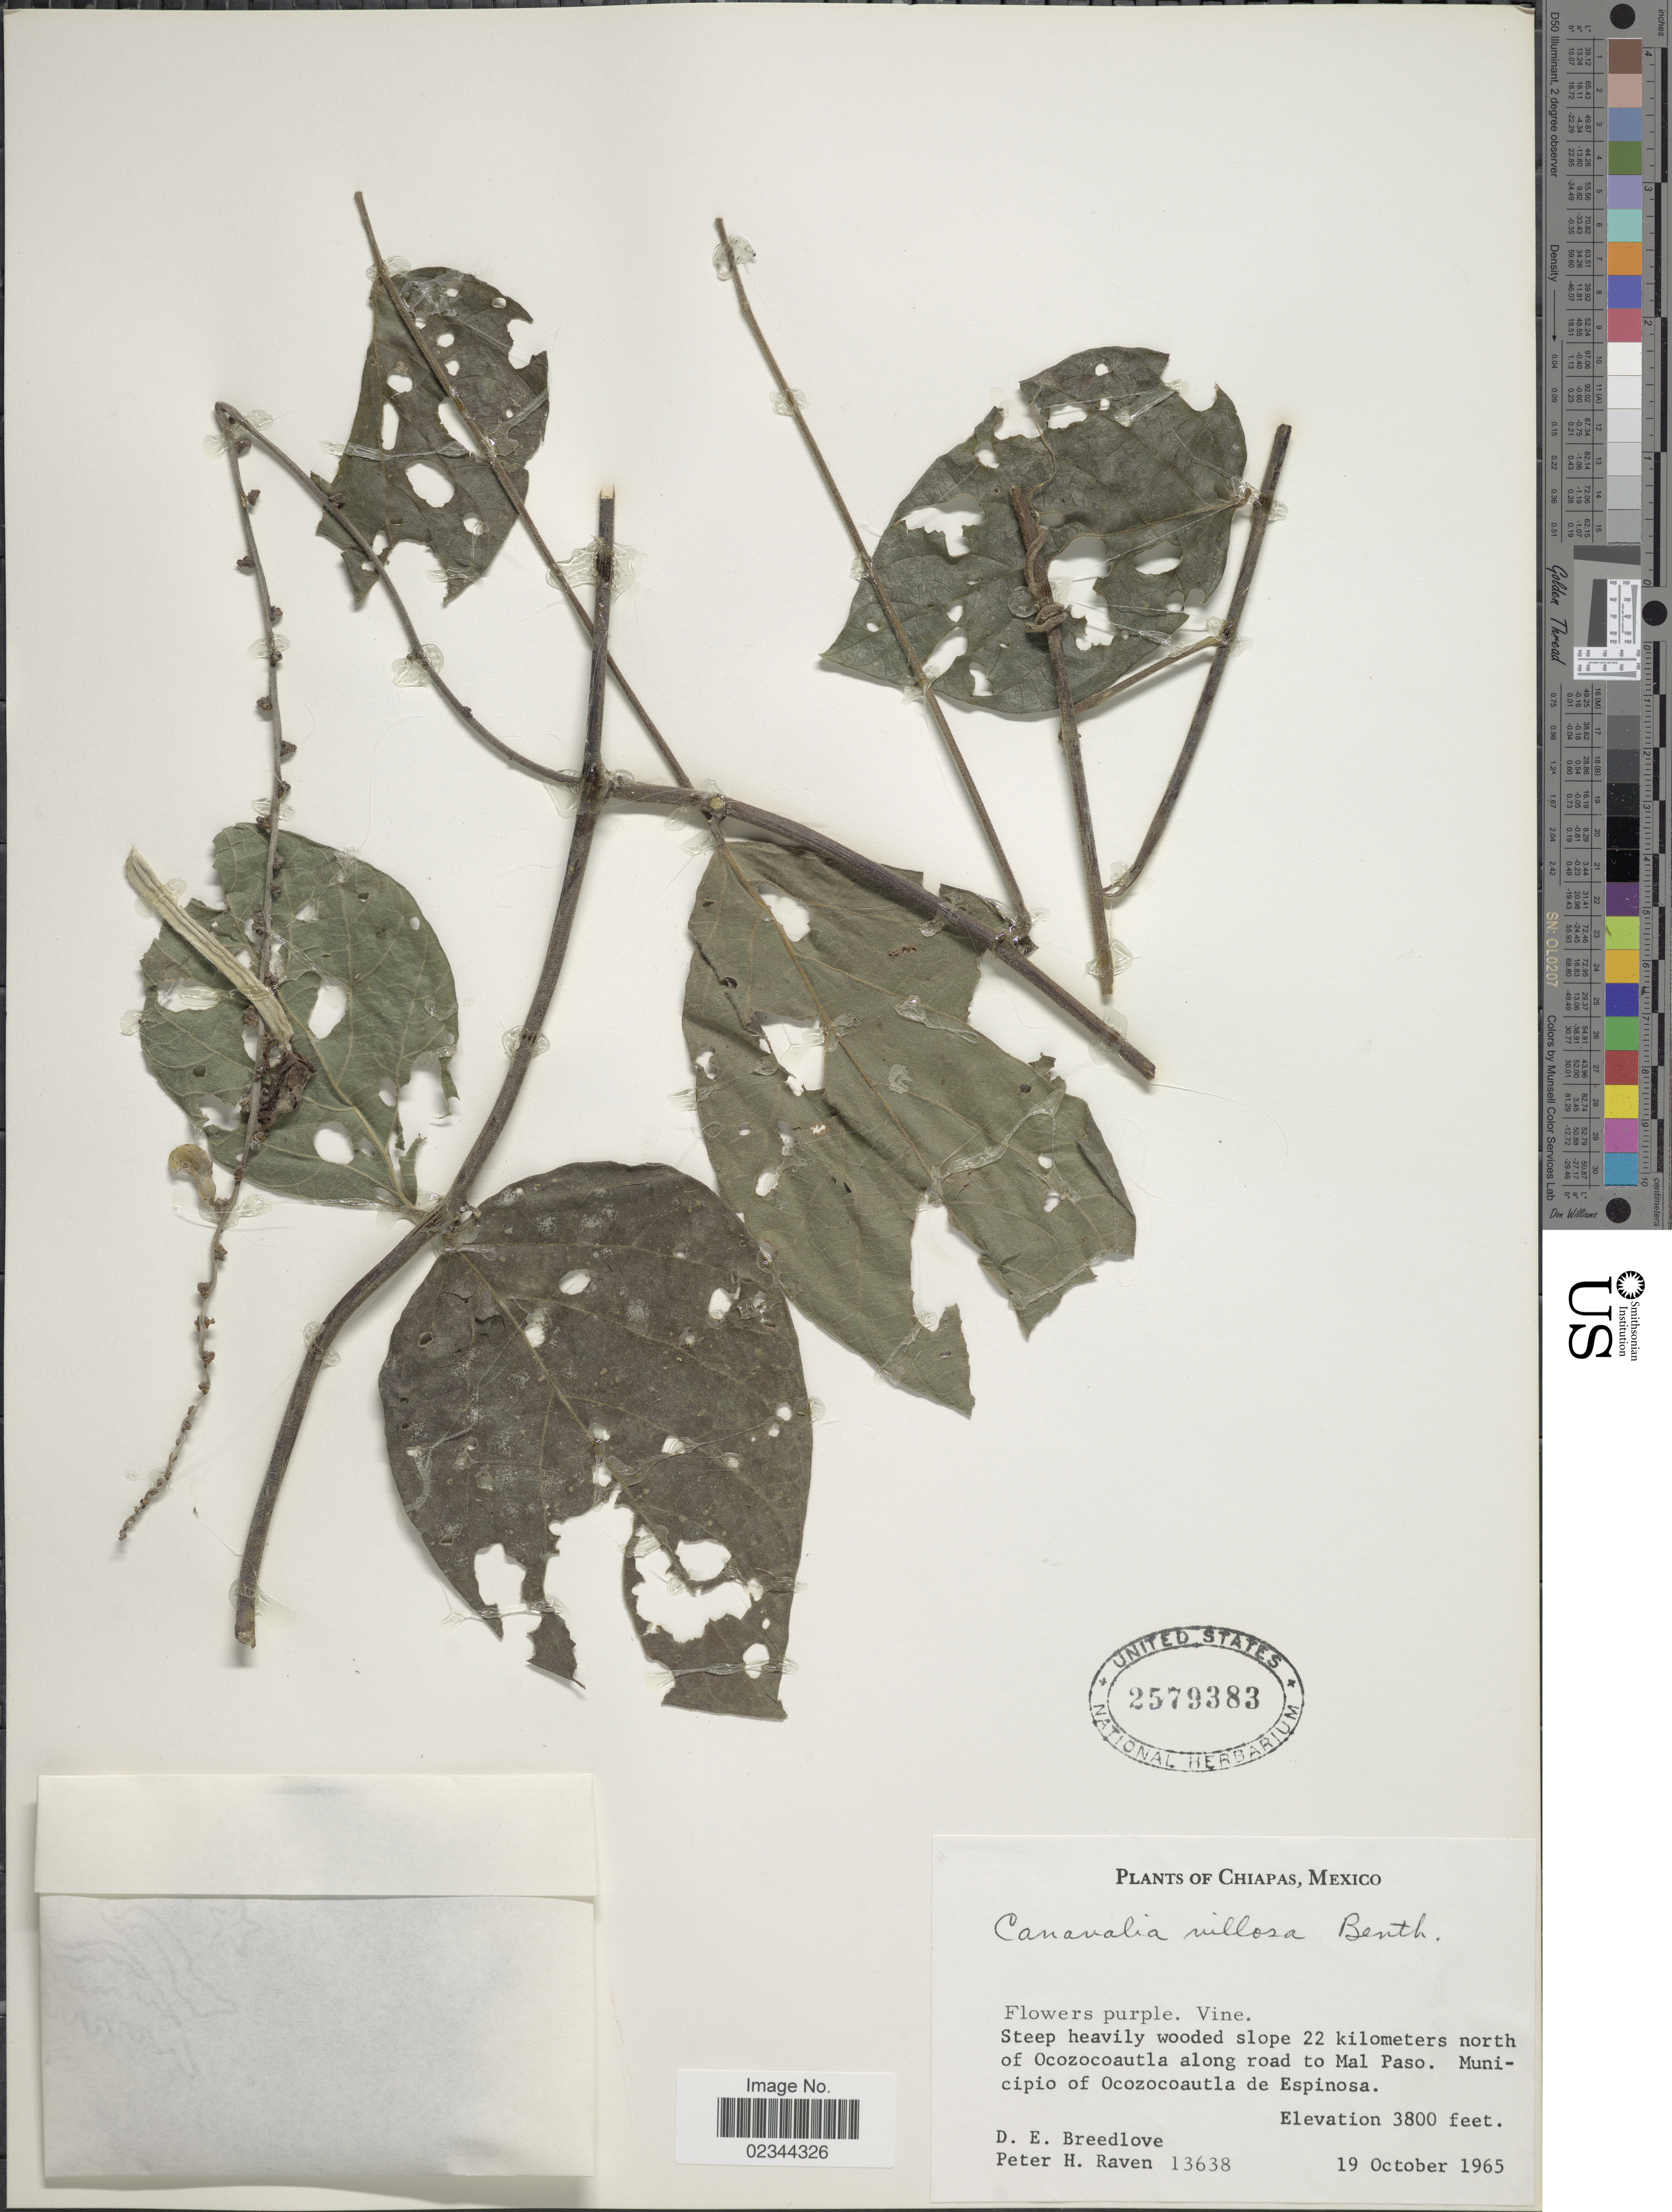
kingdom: Plantae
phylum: Tracheophyta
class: Magnoliopsida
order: Fabales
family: Fabaceae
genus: Canavalia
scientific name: Canavalia villosa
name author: Benth.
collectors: D. E. Breedlove & P. Raven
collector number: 13638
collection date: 1965-10-19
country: Mexico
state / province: Chiapas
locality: Steep heavily wooded slope 22 kilometers north of Ocozocoautla along road to Mal Paso, Municipio of Ocozocoautla de Espinosa.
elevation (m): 1158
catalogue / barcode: US 2579383